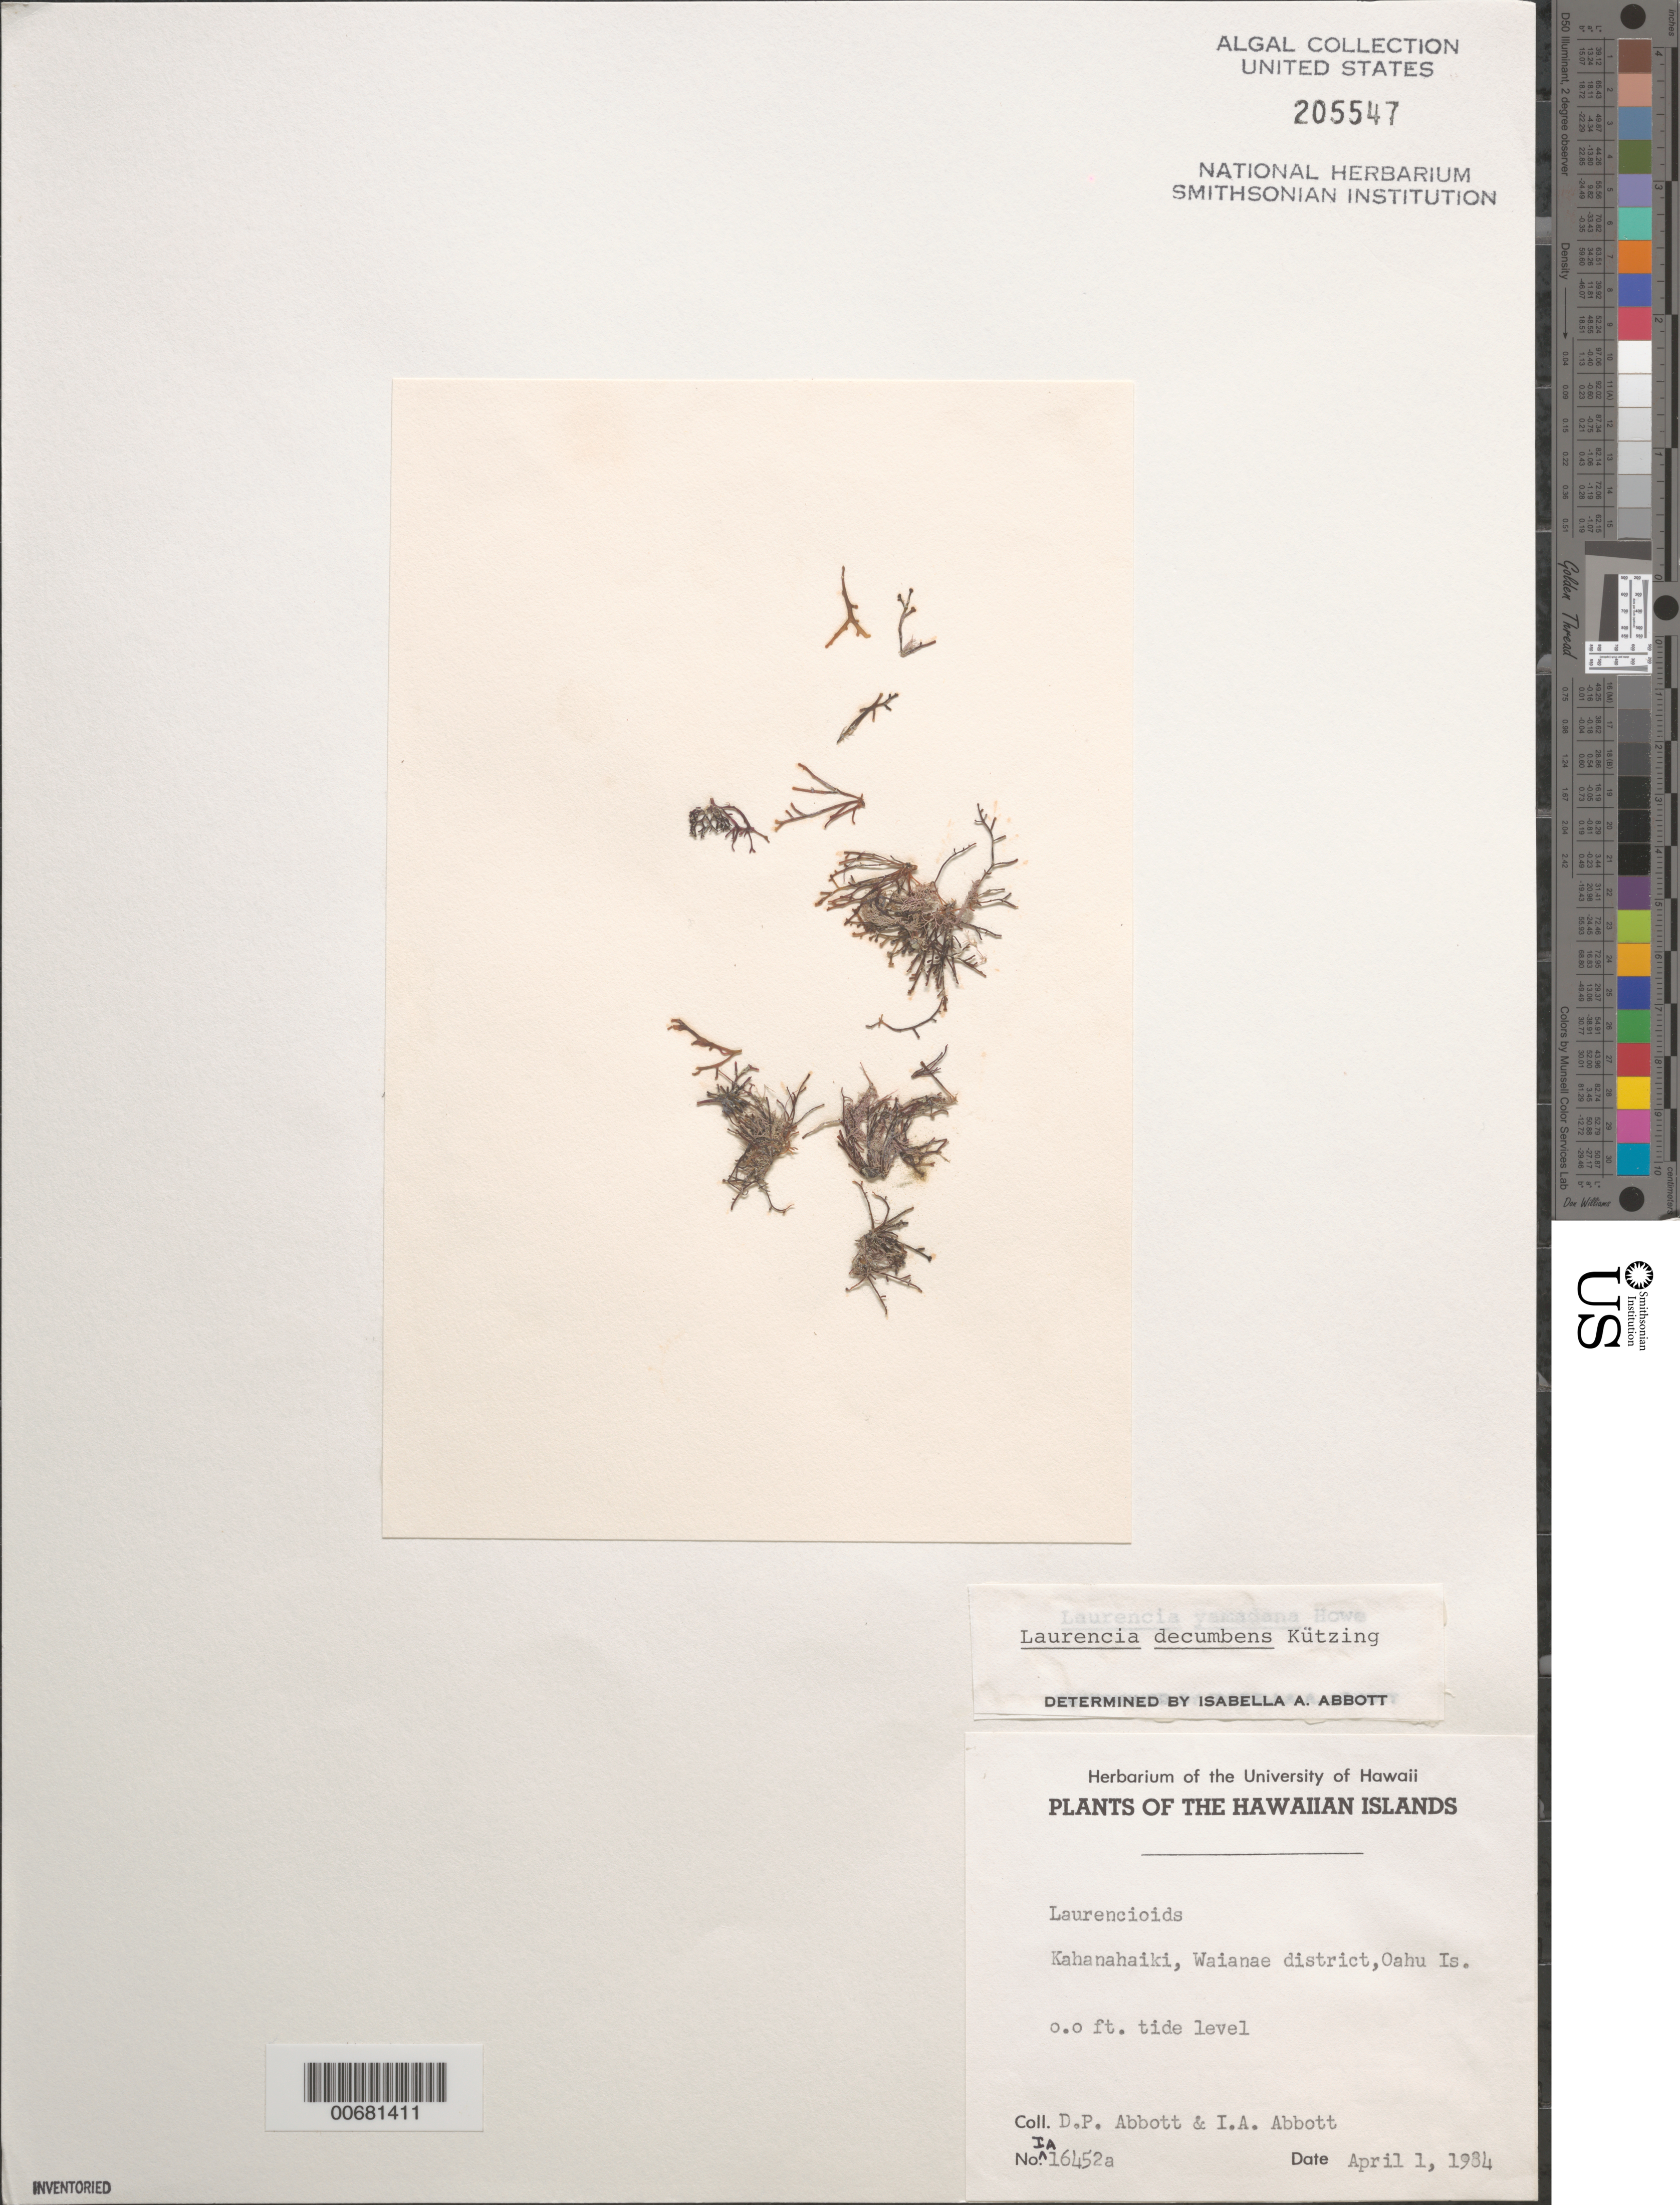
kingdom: Plantae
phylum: Rhodophyta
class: Florideophyceae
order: Ceramiales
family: Rhodomelaceae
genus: Laurencia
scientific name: Laurencia decumbens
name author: Kütz.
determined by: Abbott, Isabella A.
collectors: D. P. Abbott & I. A. Abbott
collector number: IAA 16452a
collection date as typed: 01 Apr 1984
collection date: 1984-04-01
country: United States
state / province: Hawaii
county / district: Honolulu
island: Oahu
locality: Kahanahaiki, Waianae District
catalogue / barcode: US 205547